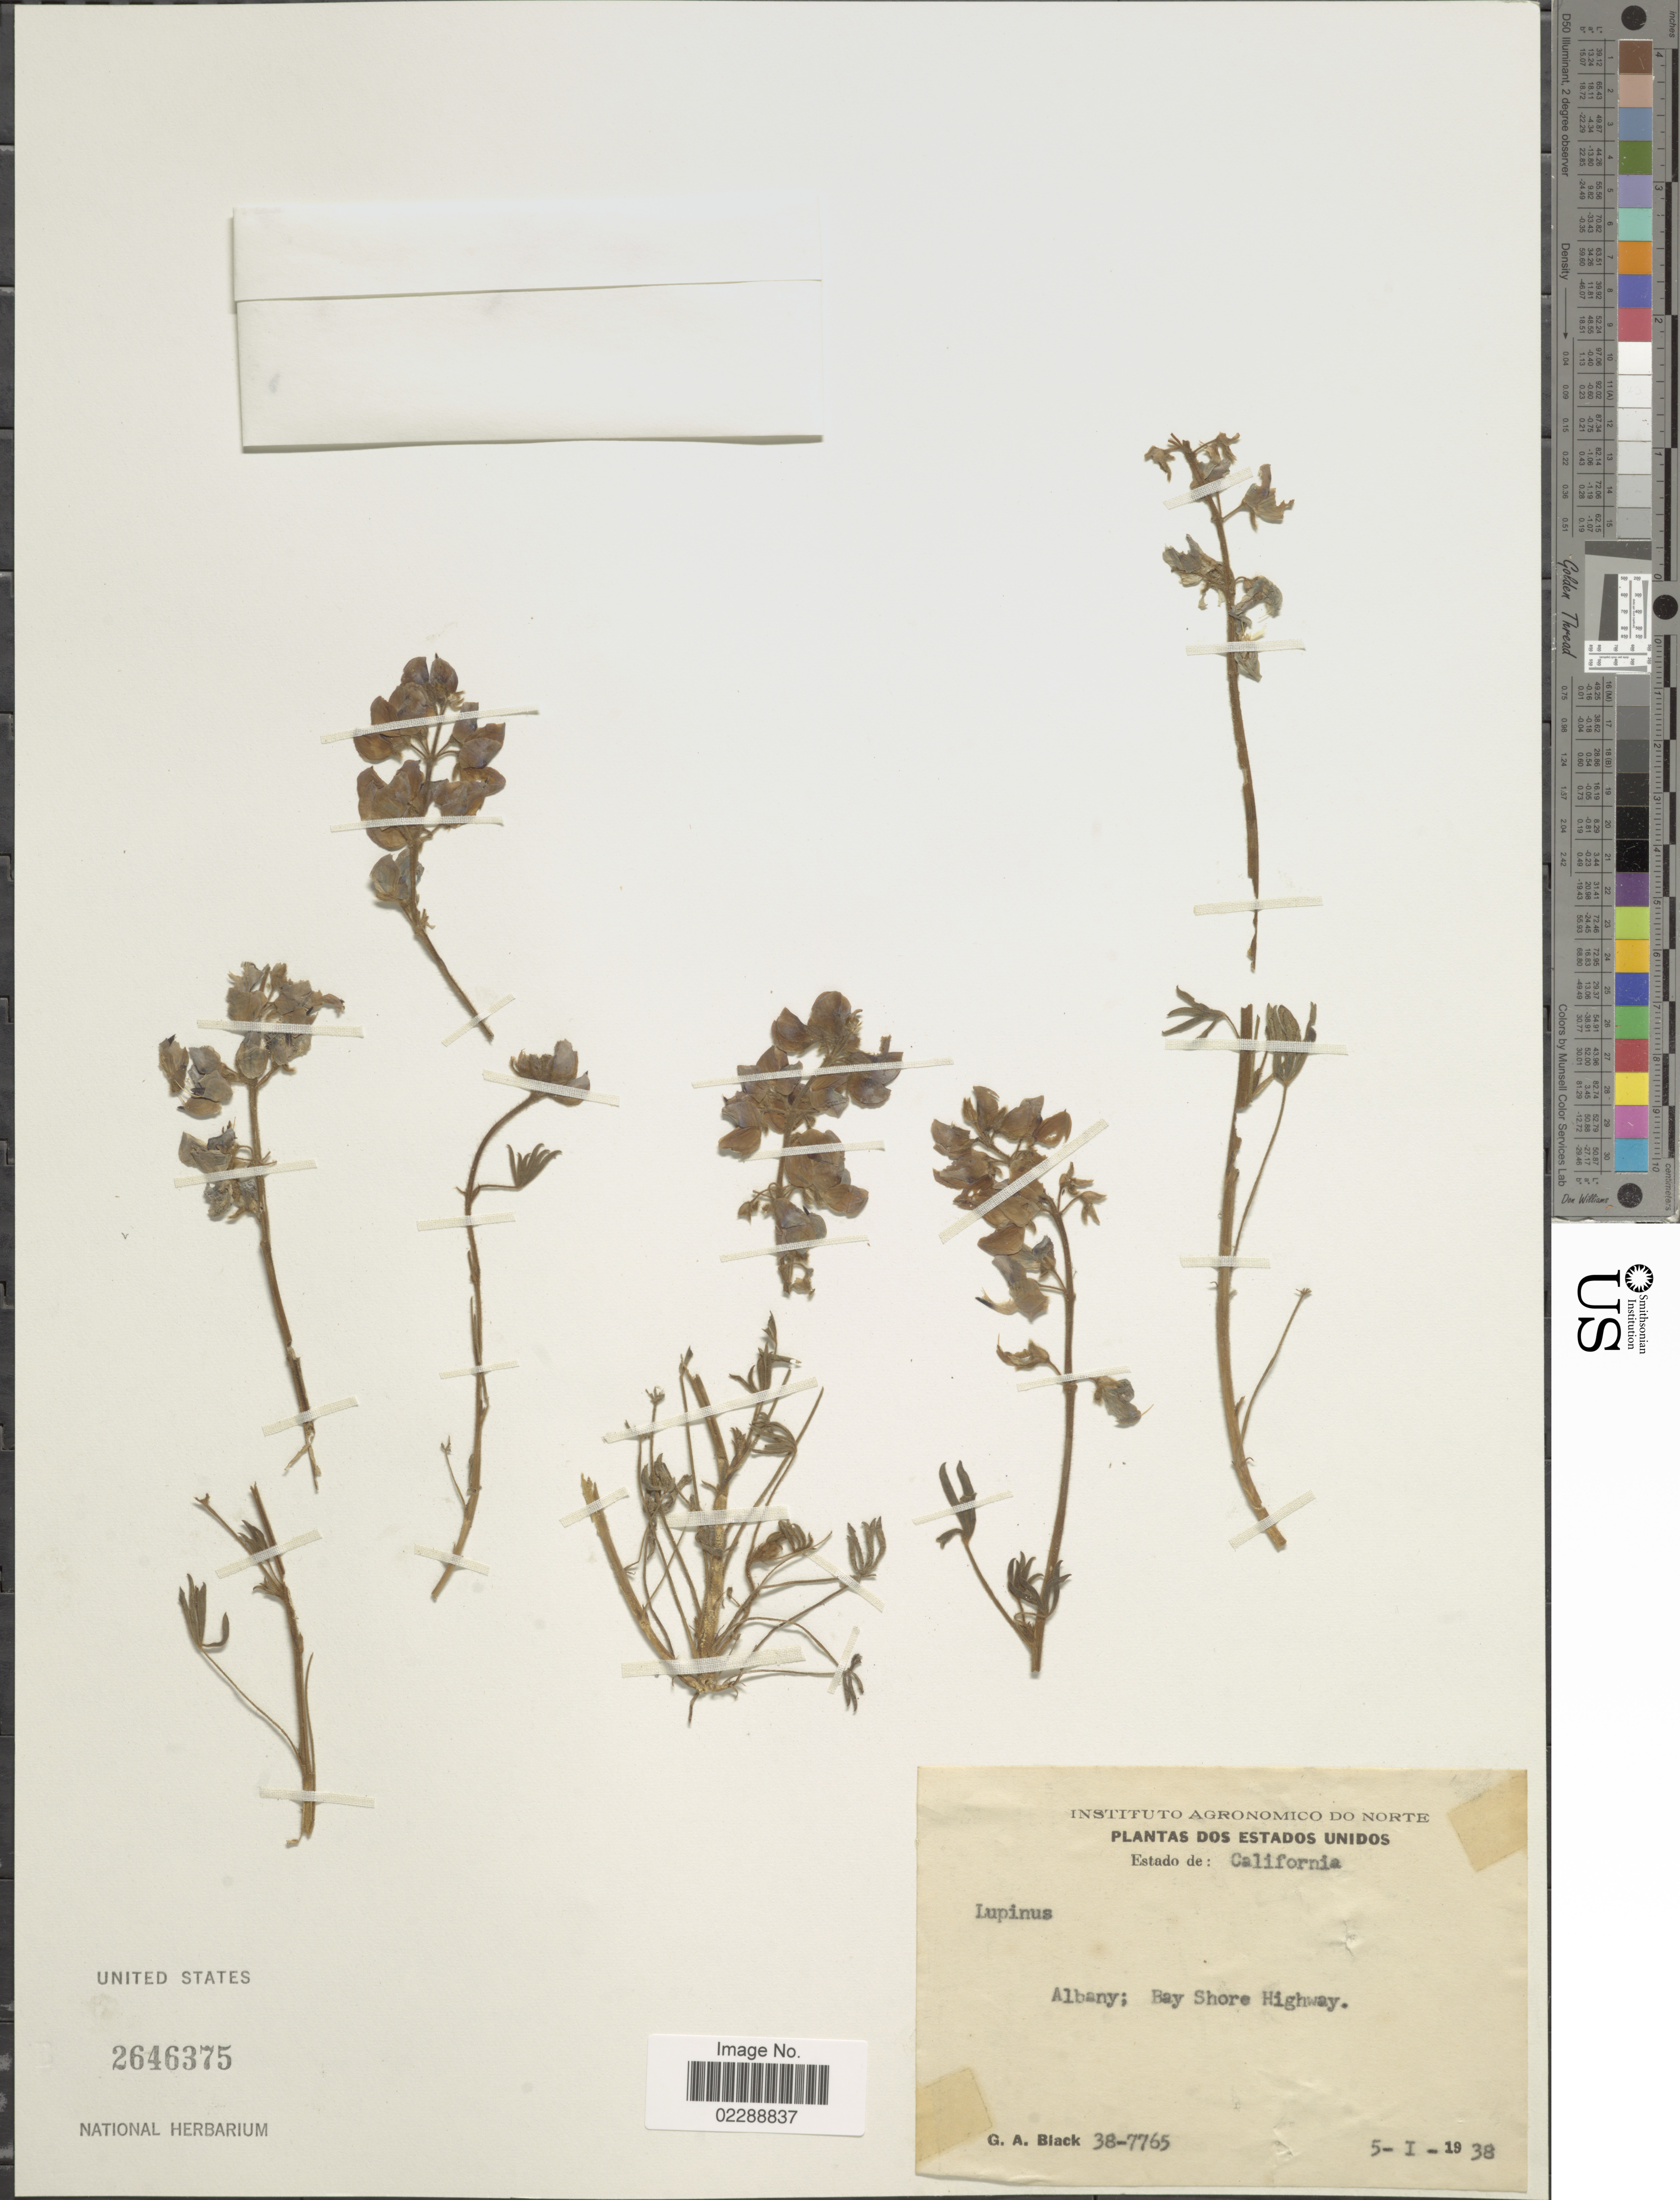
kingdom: Plantae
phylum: Tracheophyta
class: Magnoliopsida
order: Fabales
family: Fabaceae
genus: Lupinus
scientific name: Lupinus sp.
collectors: G. A. Black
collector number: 38-7765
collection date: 1938-01-05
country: United States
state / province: California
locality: Estado de: California, Albany: Bay Shore Highway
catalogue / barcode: US 2646375